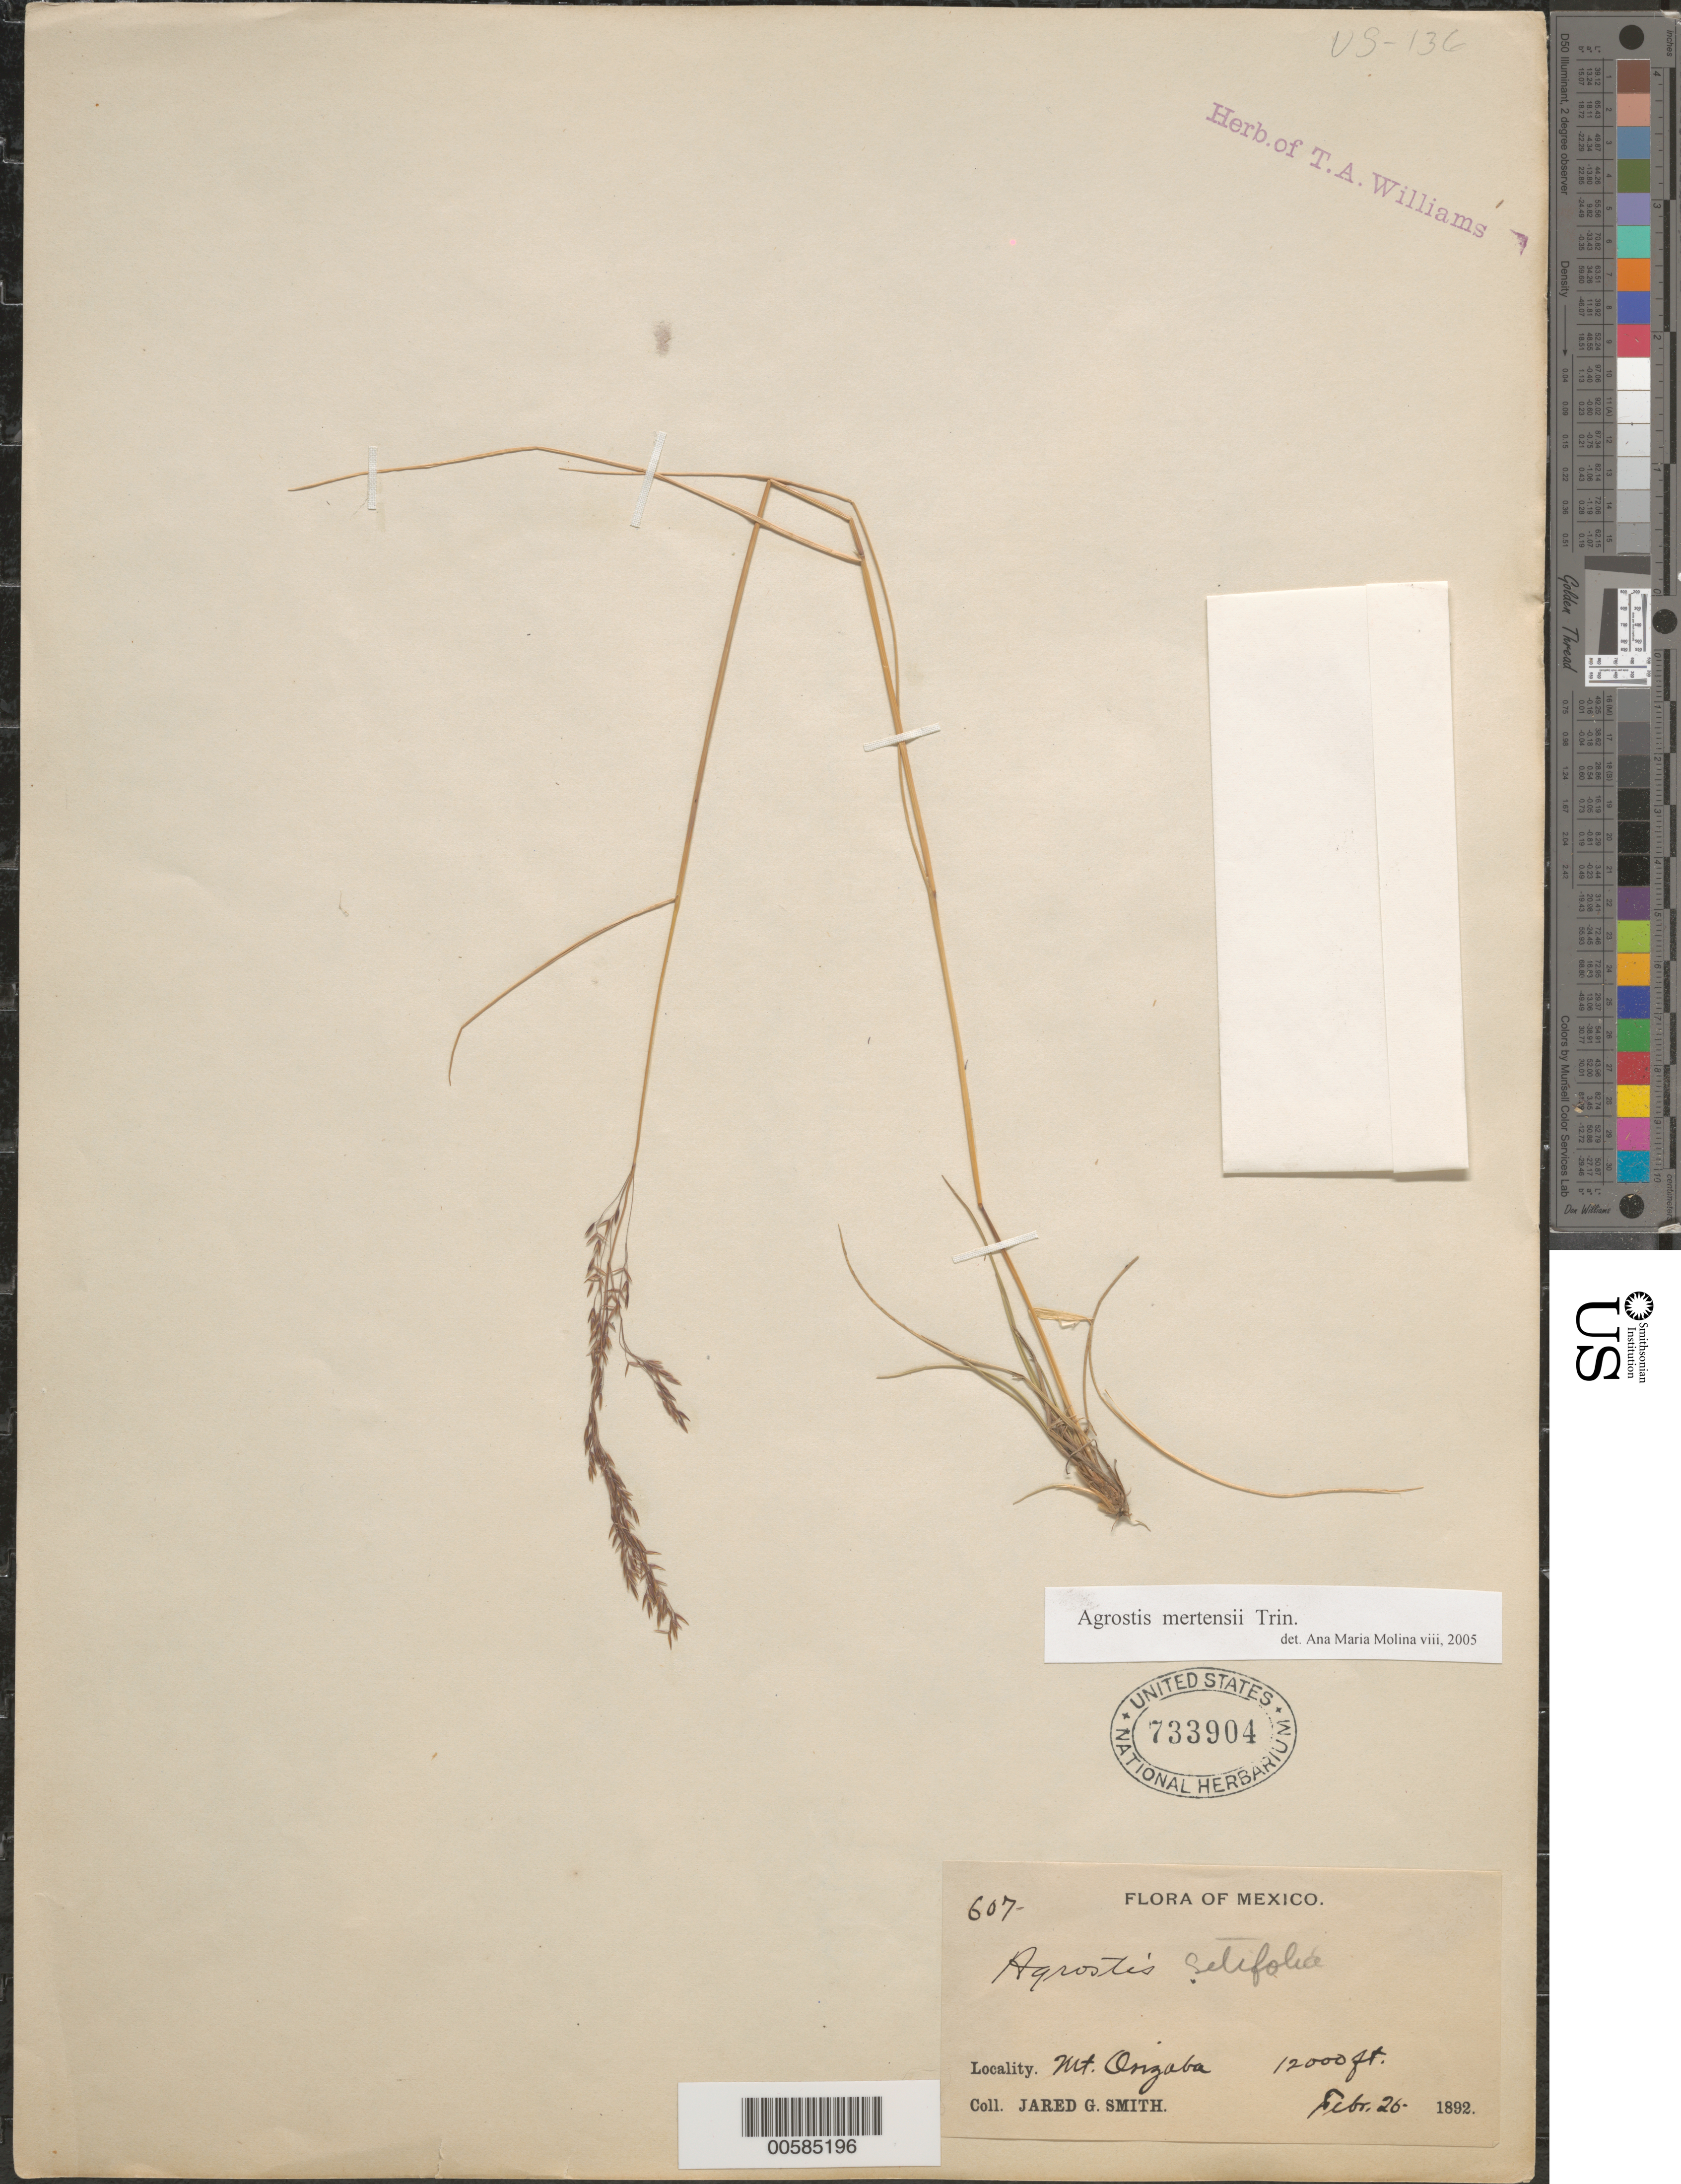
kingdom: Plantae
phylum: Tracheophyta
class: Liliopsida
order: Poales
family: Poaceae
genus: Agrostis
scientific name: Agrostis setifolia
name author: E. Fourn.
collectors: J. G. Smith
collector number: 607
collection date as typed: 26 Feb 1892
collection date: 1892-02-26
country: Mexico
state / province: Veracruz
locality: Mt Orizaba.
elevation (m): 3658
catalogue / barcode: US 733904